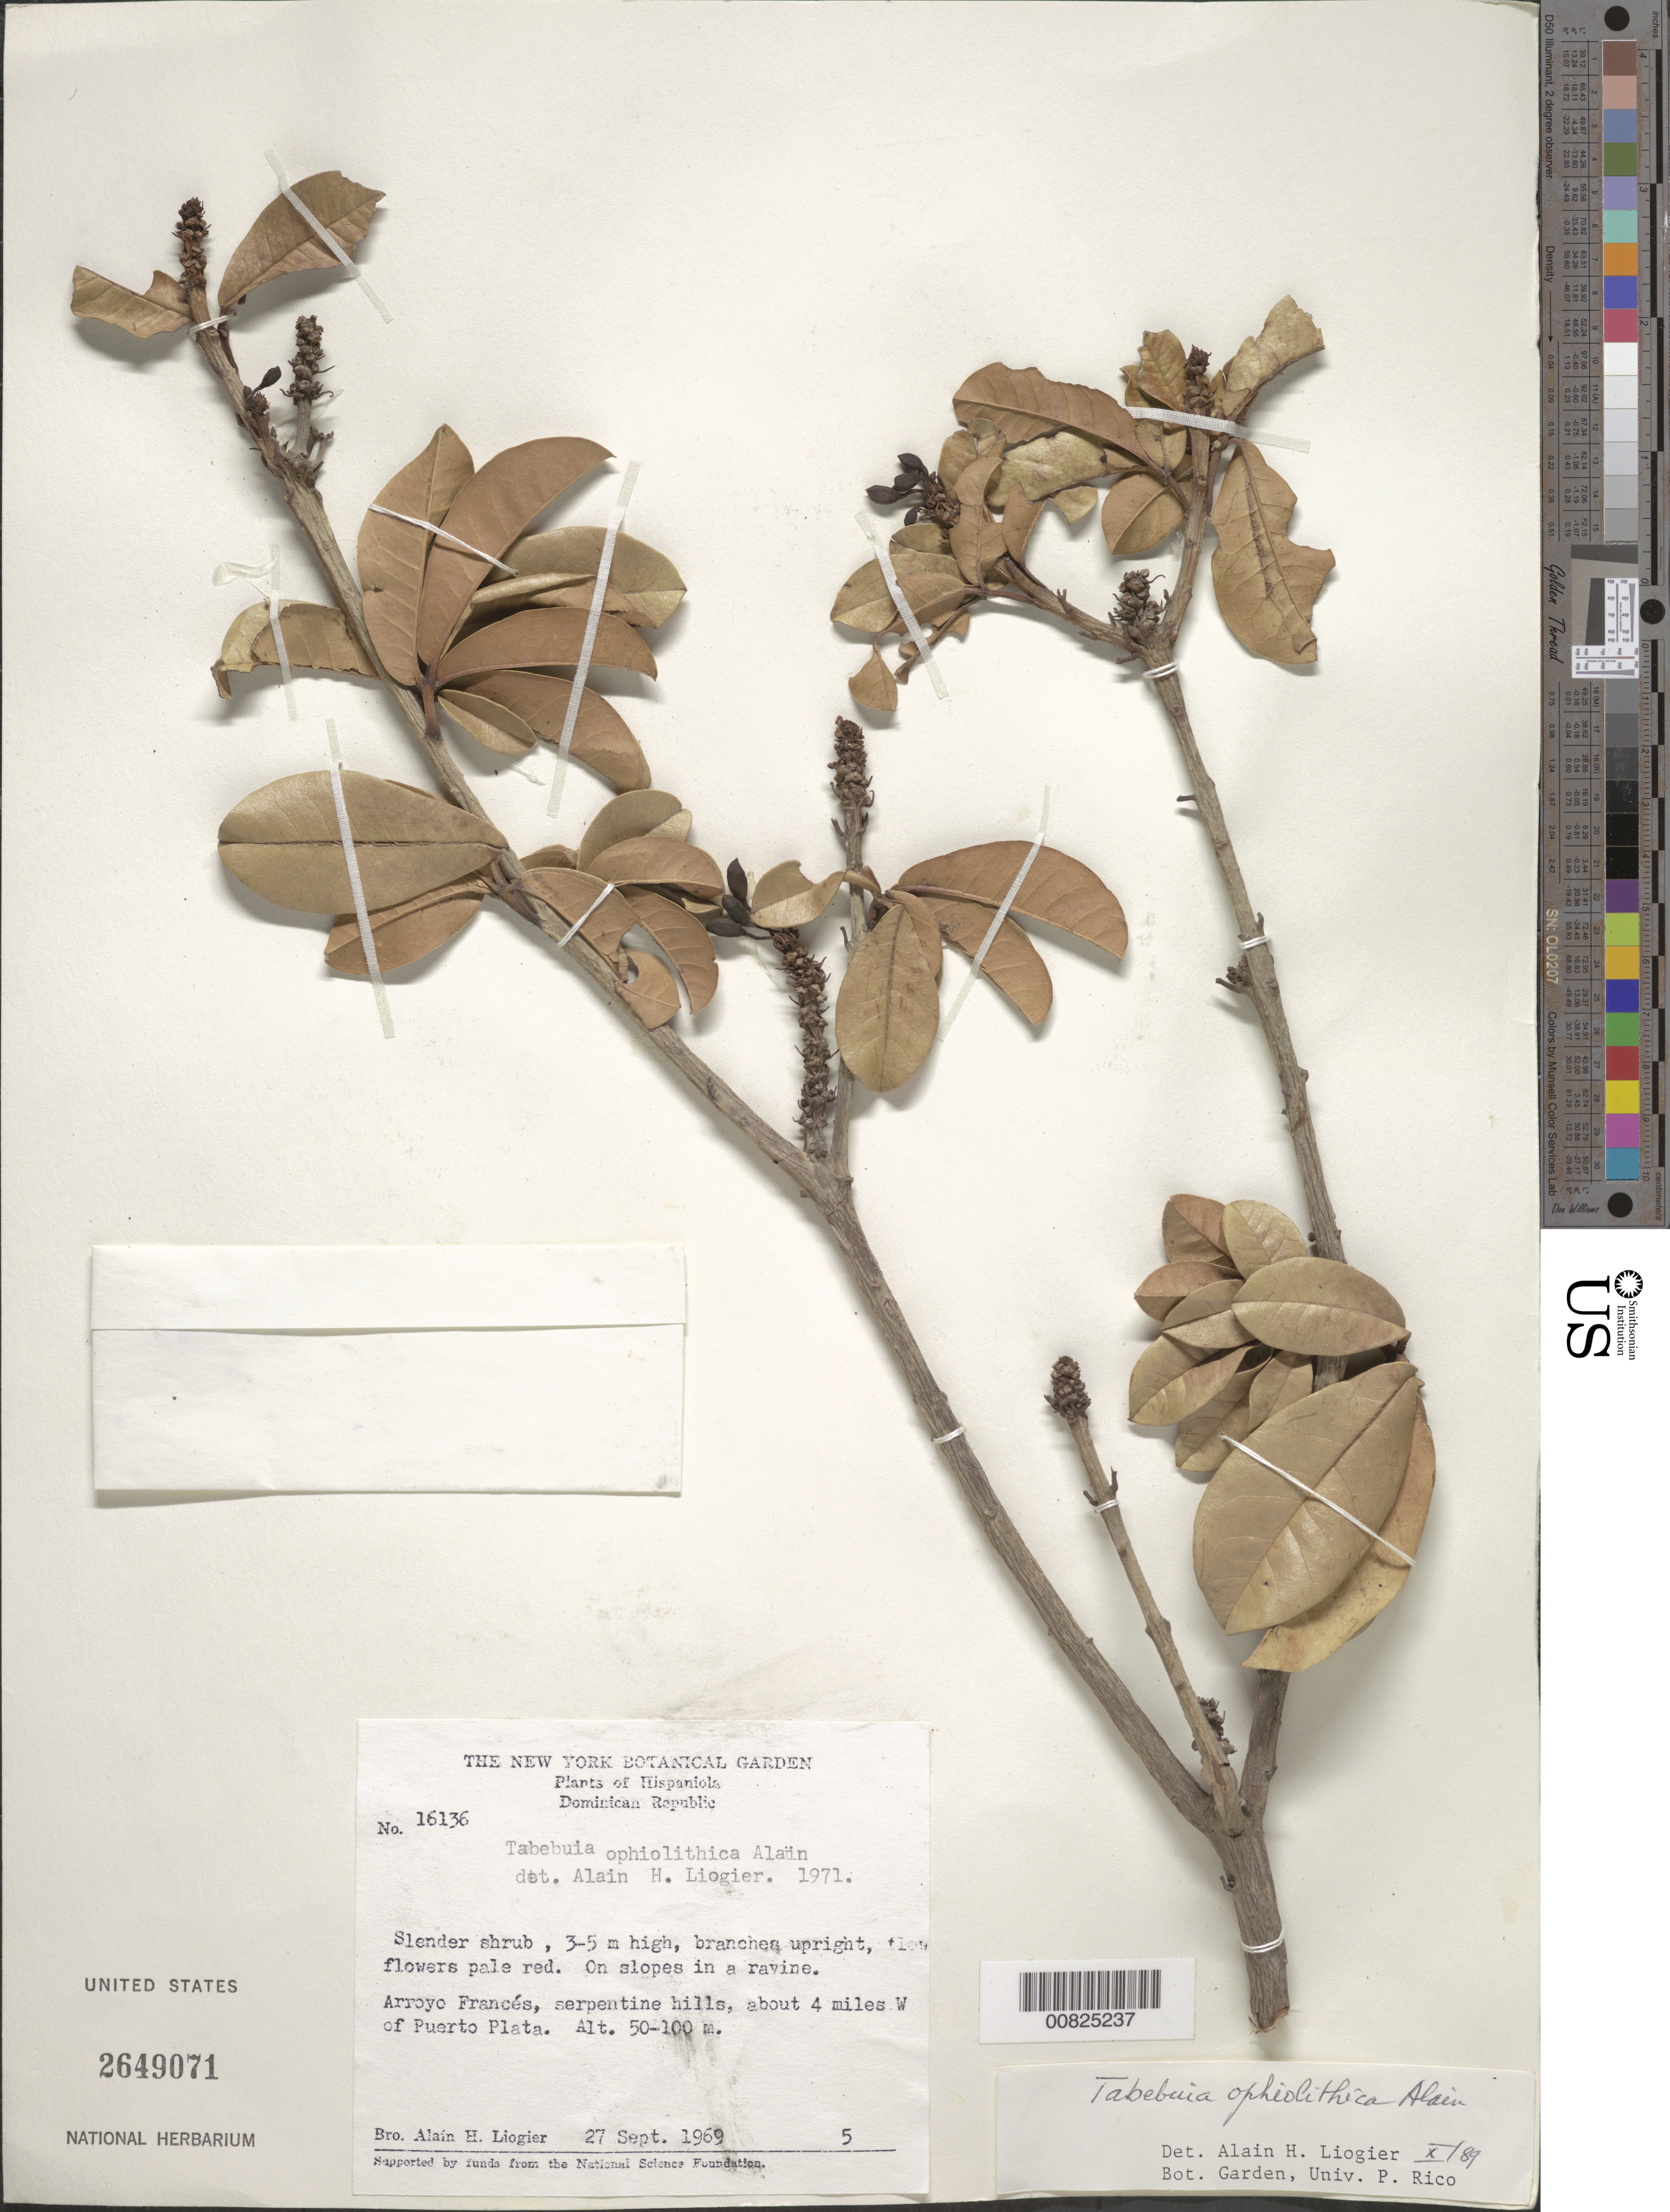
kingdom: Plantae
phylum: Tracheophyta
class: Magnoliopsida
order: Lamiales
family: Bignoniaceae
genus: Tabebuia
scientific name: Tabebuia ophiolithica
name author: Alain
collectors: A. H. Liogier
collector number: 16136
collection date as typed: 27 Sep 1969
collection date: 1969-09-27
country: Dominican Republic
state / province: Puerto Plata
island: Hispaniola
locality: Arroyo Francés, about 4 miles W of Puerto Plata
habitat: On slopes in a ravine, serpentine hills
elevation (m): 50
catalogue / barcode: US 2649071